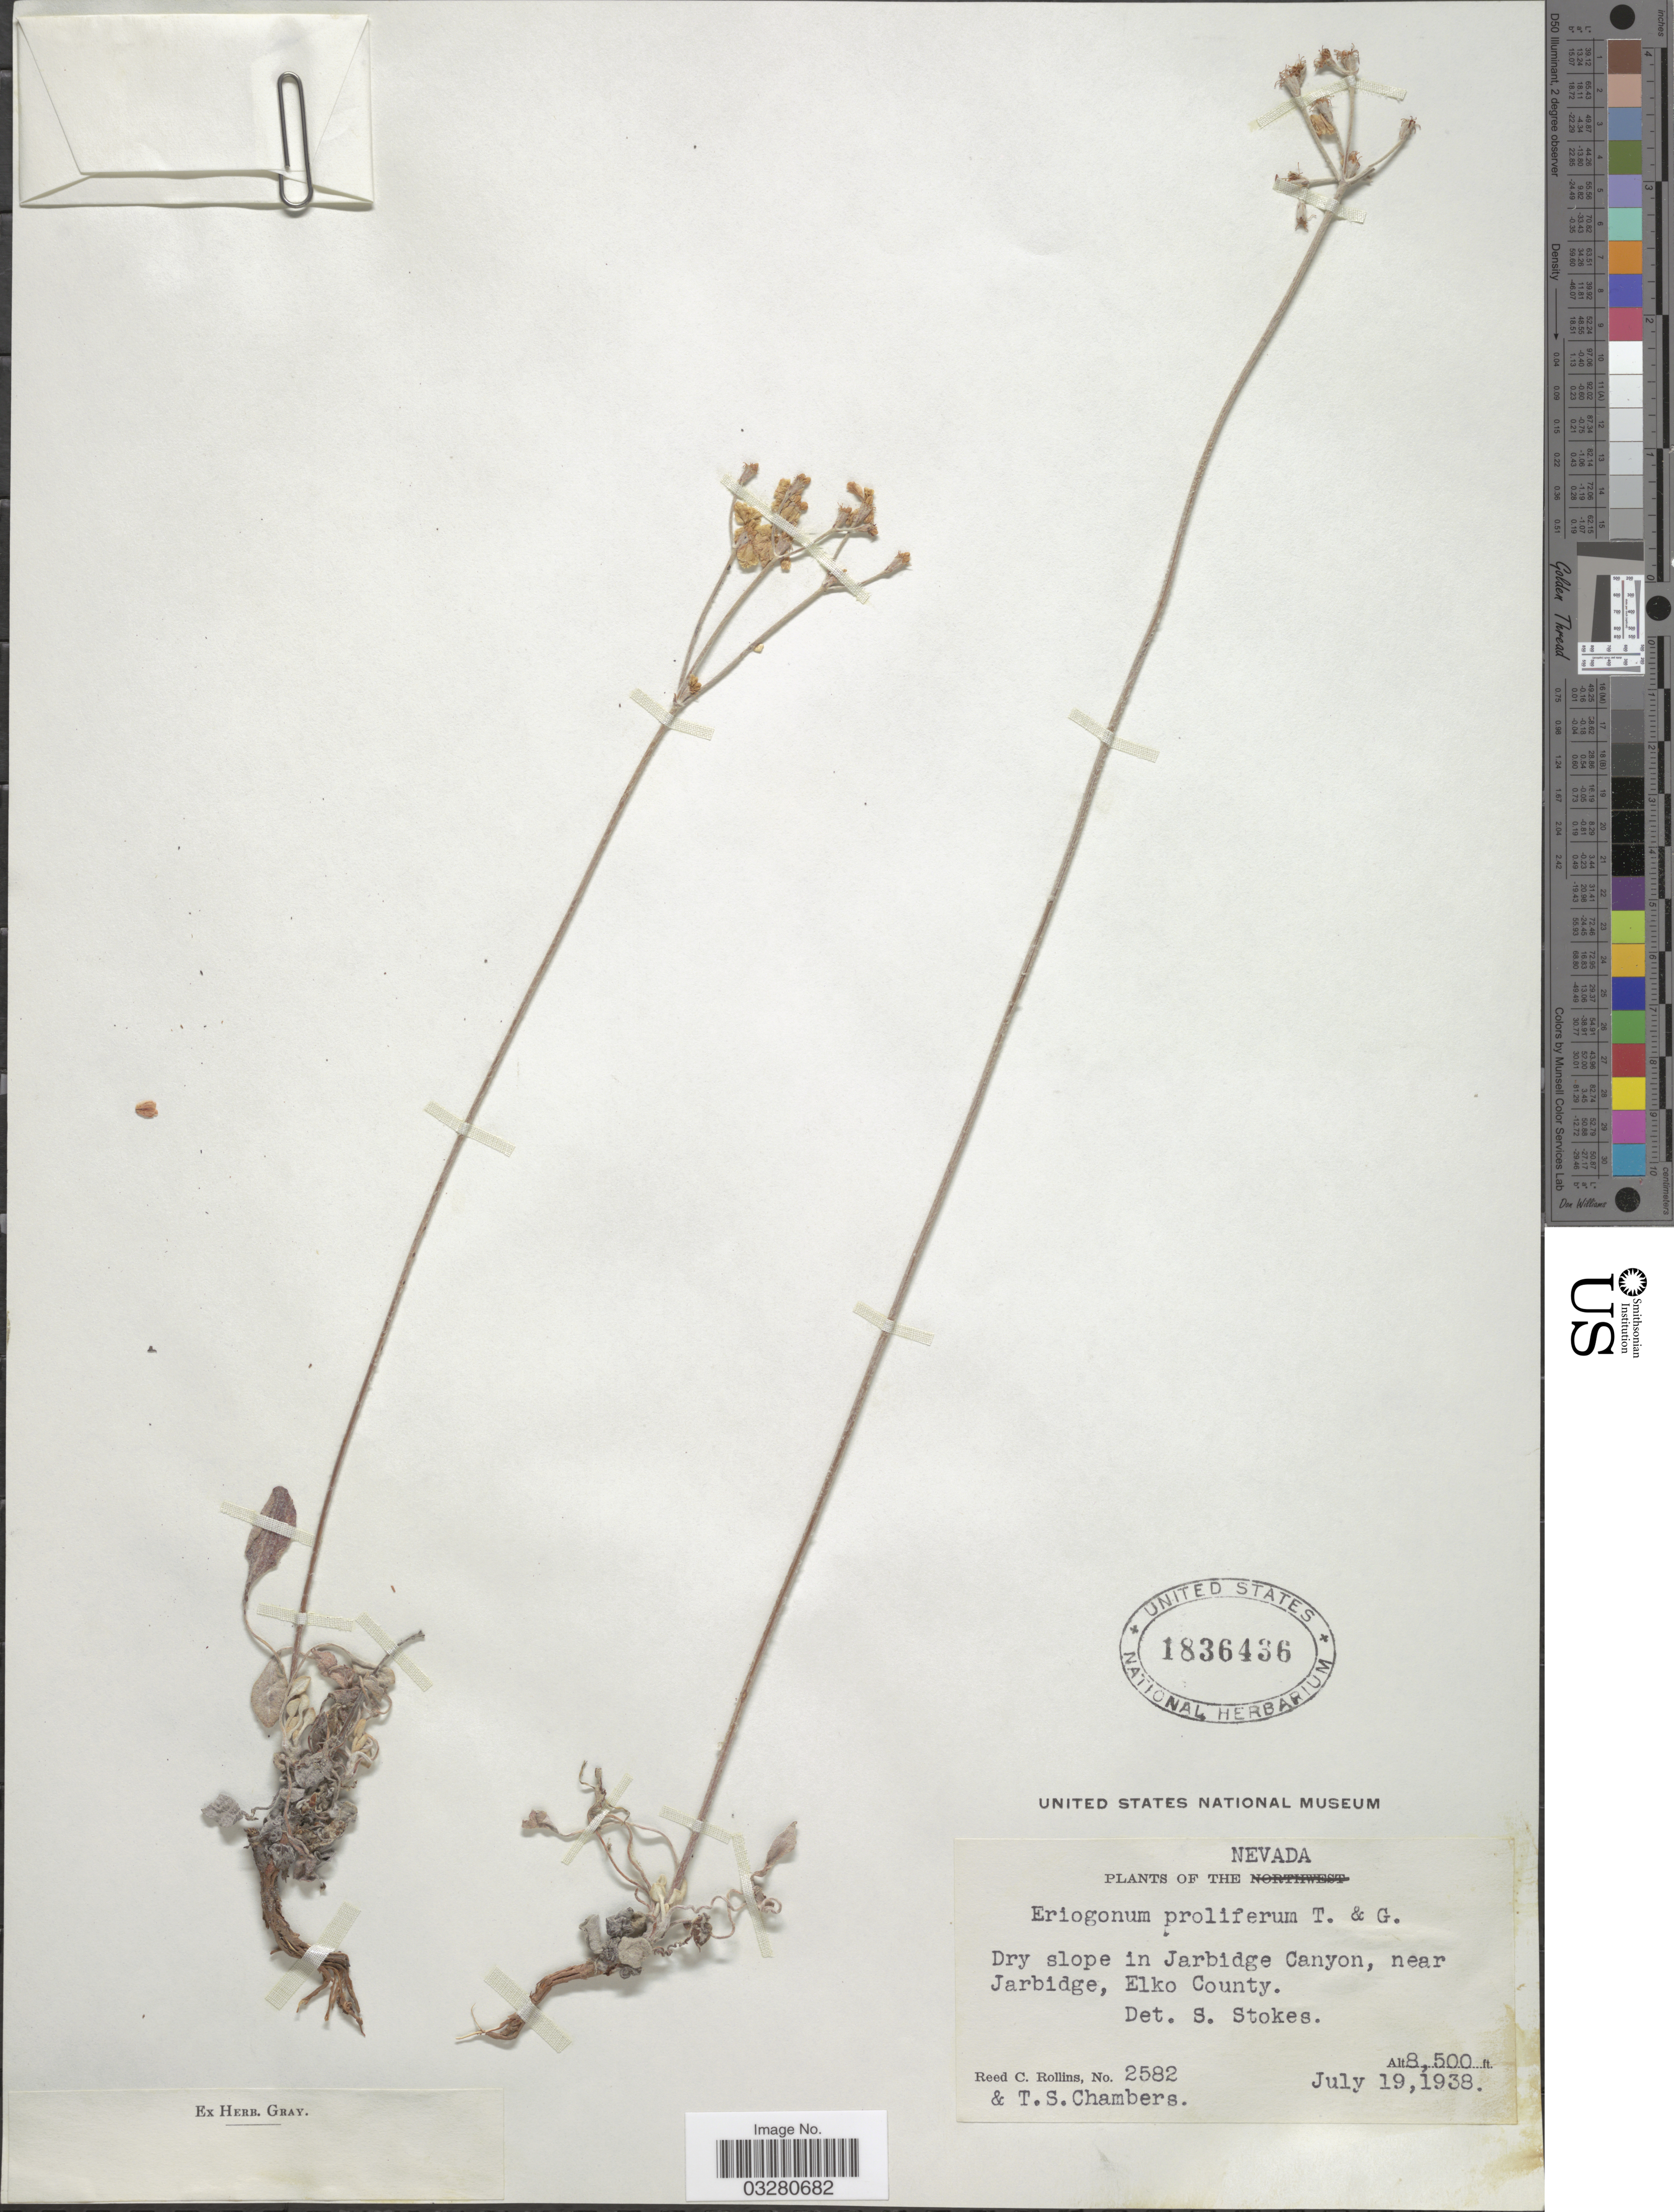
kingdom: Plantae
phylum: Tracheophyta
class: Magnoliopsida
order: Caryophyllales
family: Polygonaceae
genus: Eriogonum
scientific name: Eriogonum proliferum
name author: Torr. & A. Gray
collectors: R. C. Rollins & T. Chambers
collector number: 2582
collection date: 1938-07-19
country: United States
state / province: Nevada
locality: In Jarbidge Canyon, near Jarbidge, Elko County.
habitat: dry slope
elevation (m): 2591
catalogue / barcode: US 1836436